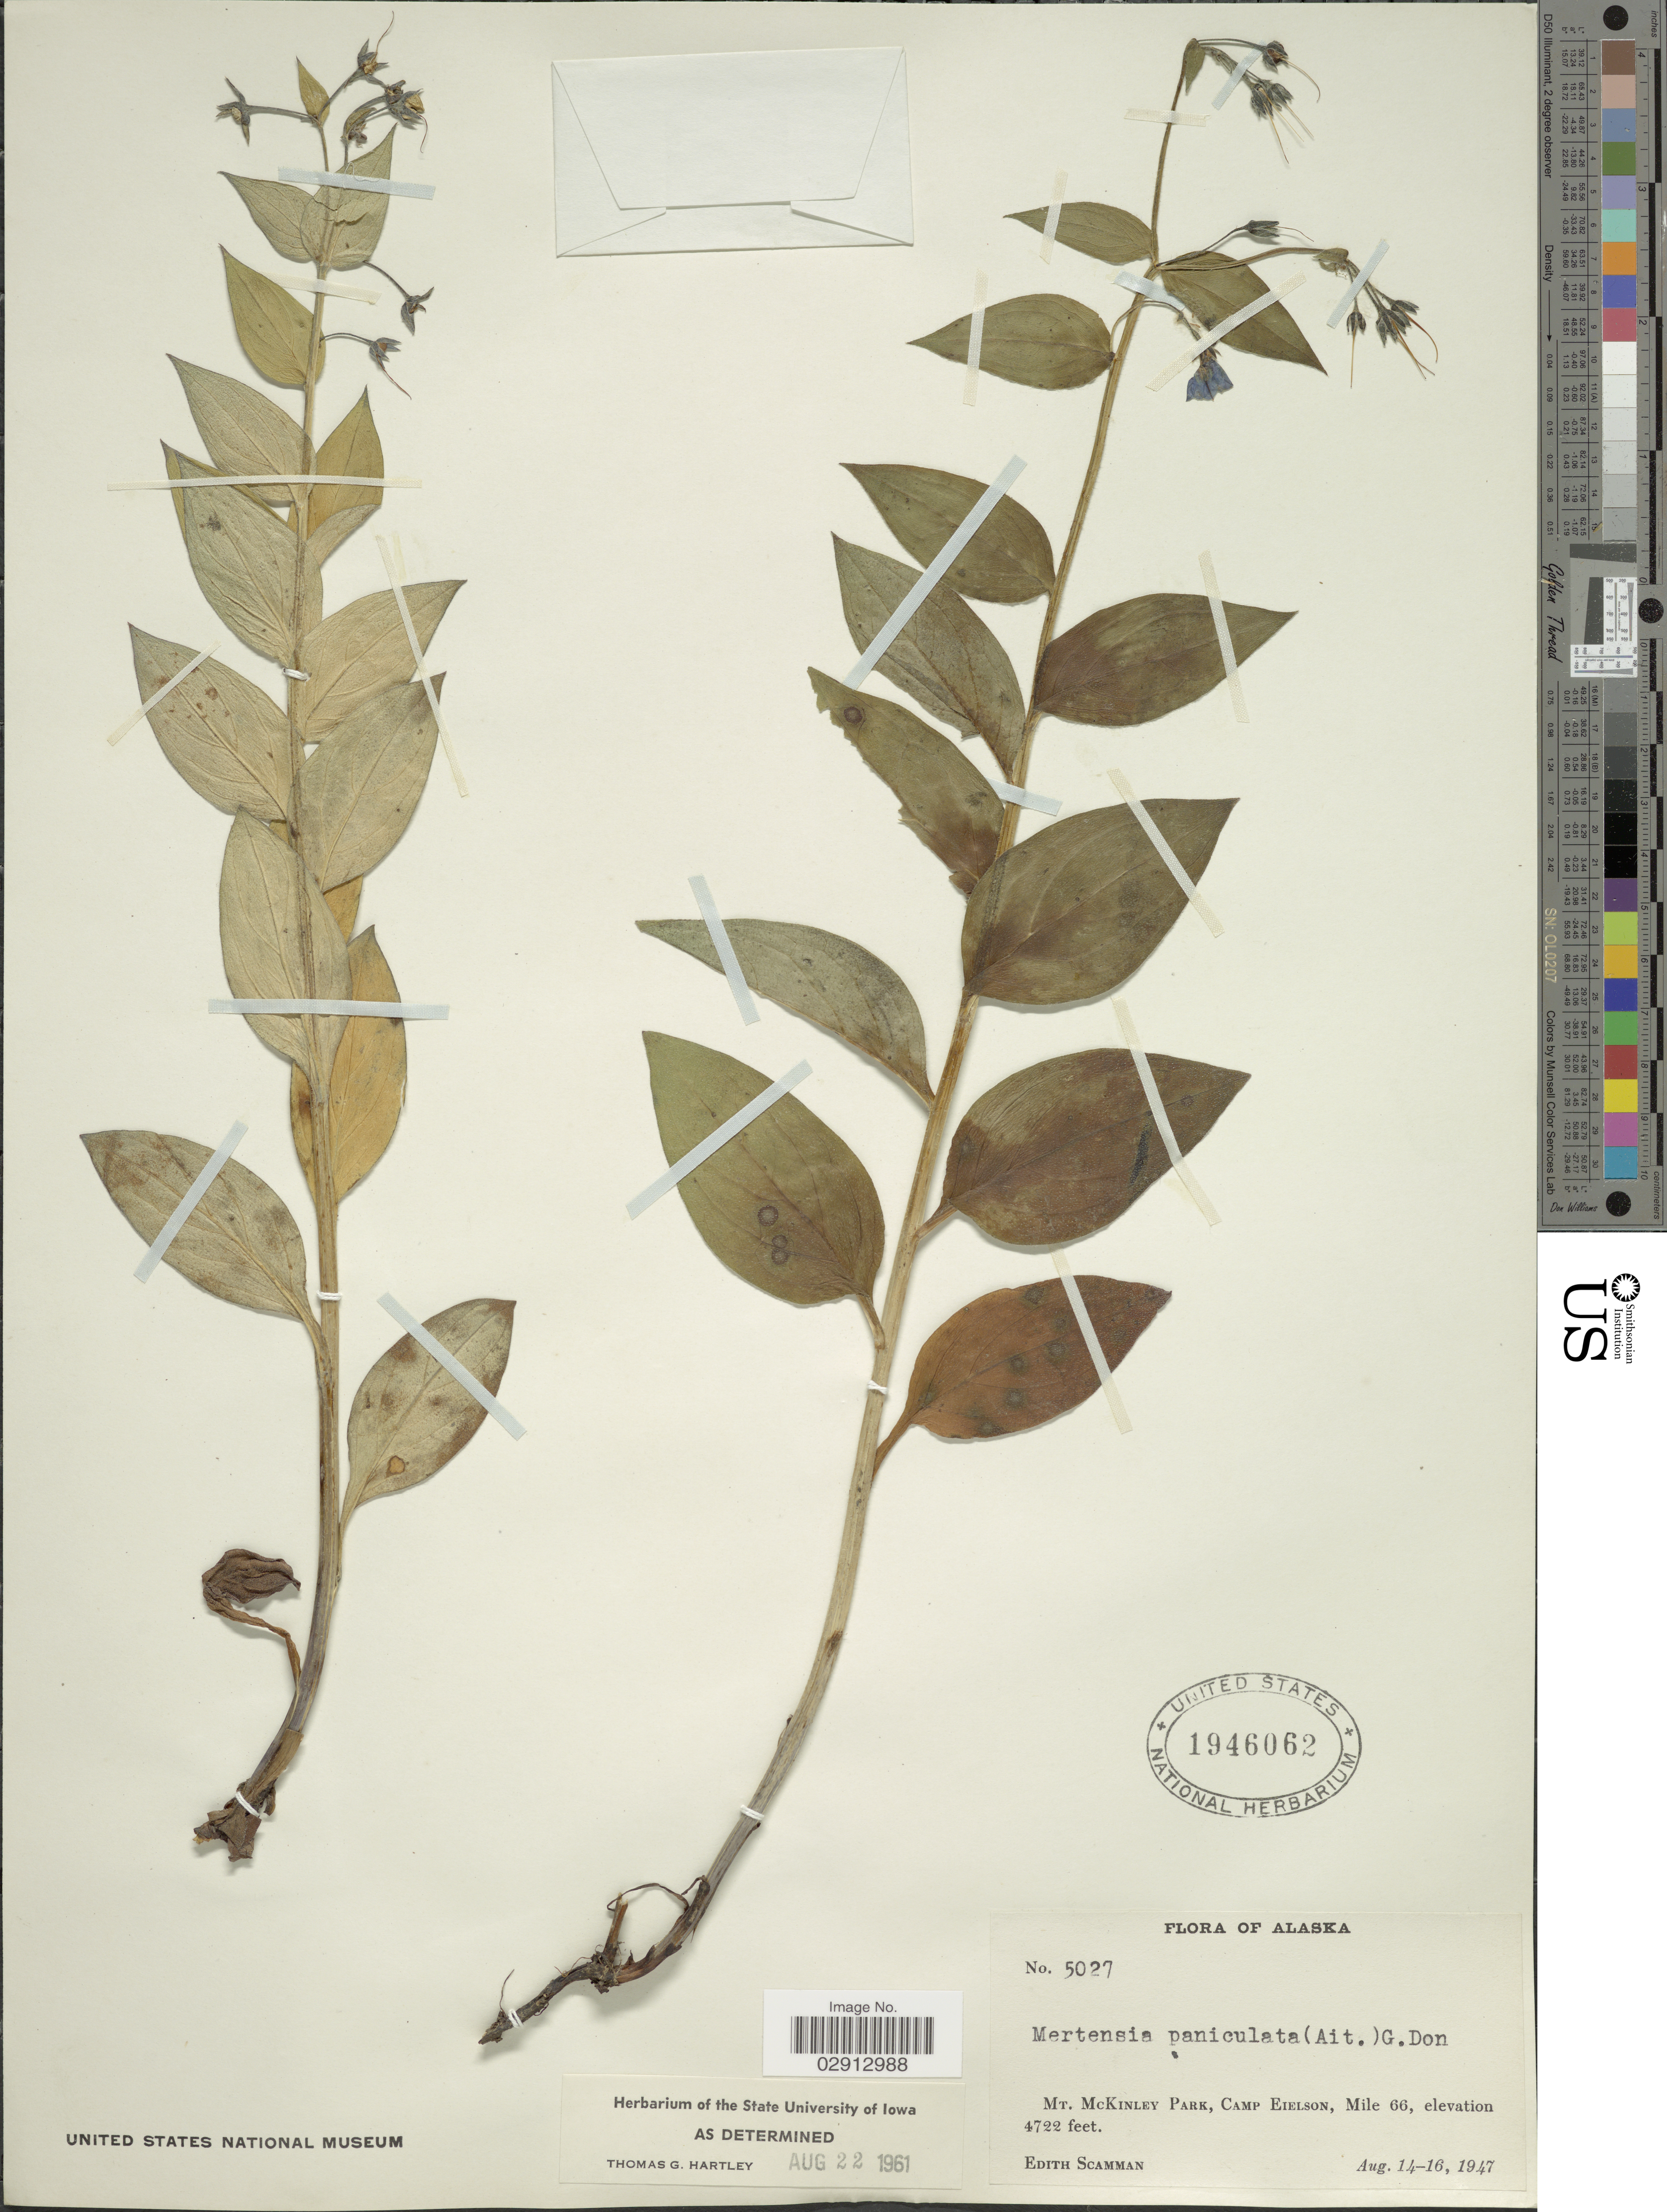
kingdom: Plantae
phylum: Tracheophyta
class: Magnoliopsida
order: Boraginales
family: Boraginaceae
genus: Mertensia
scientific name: Mertensia paniculata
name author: (Aiton) G. Don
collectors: E. Scamman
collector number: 5027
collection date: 1947-08-14/1947-08-16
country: United States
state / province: Alaska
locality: Mt. McKinley Park, Camp Eielson, Mile 66.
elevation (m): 1439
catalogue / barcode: US 1946062